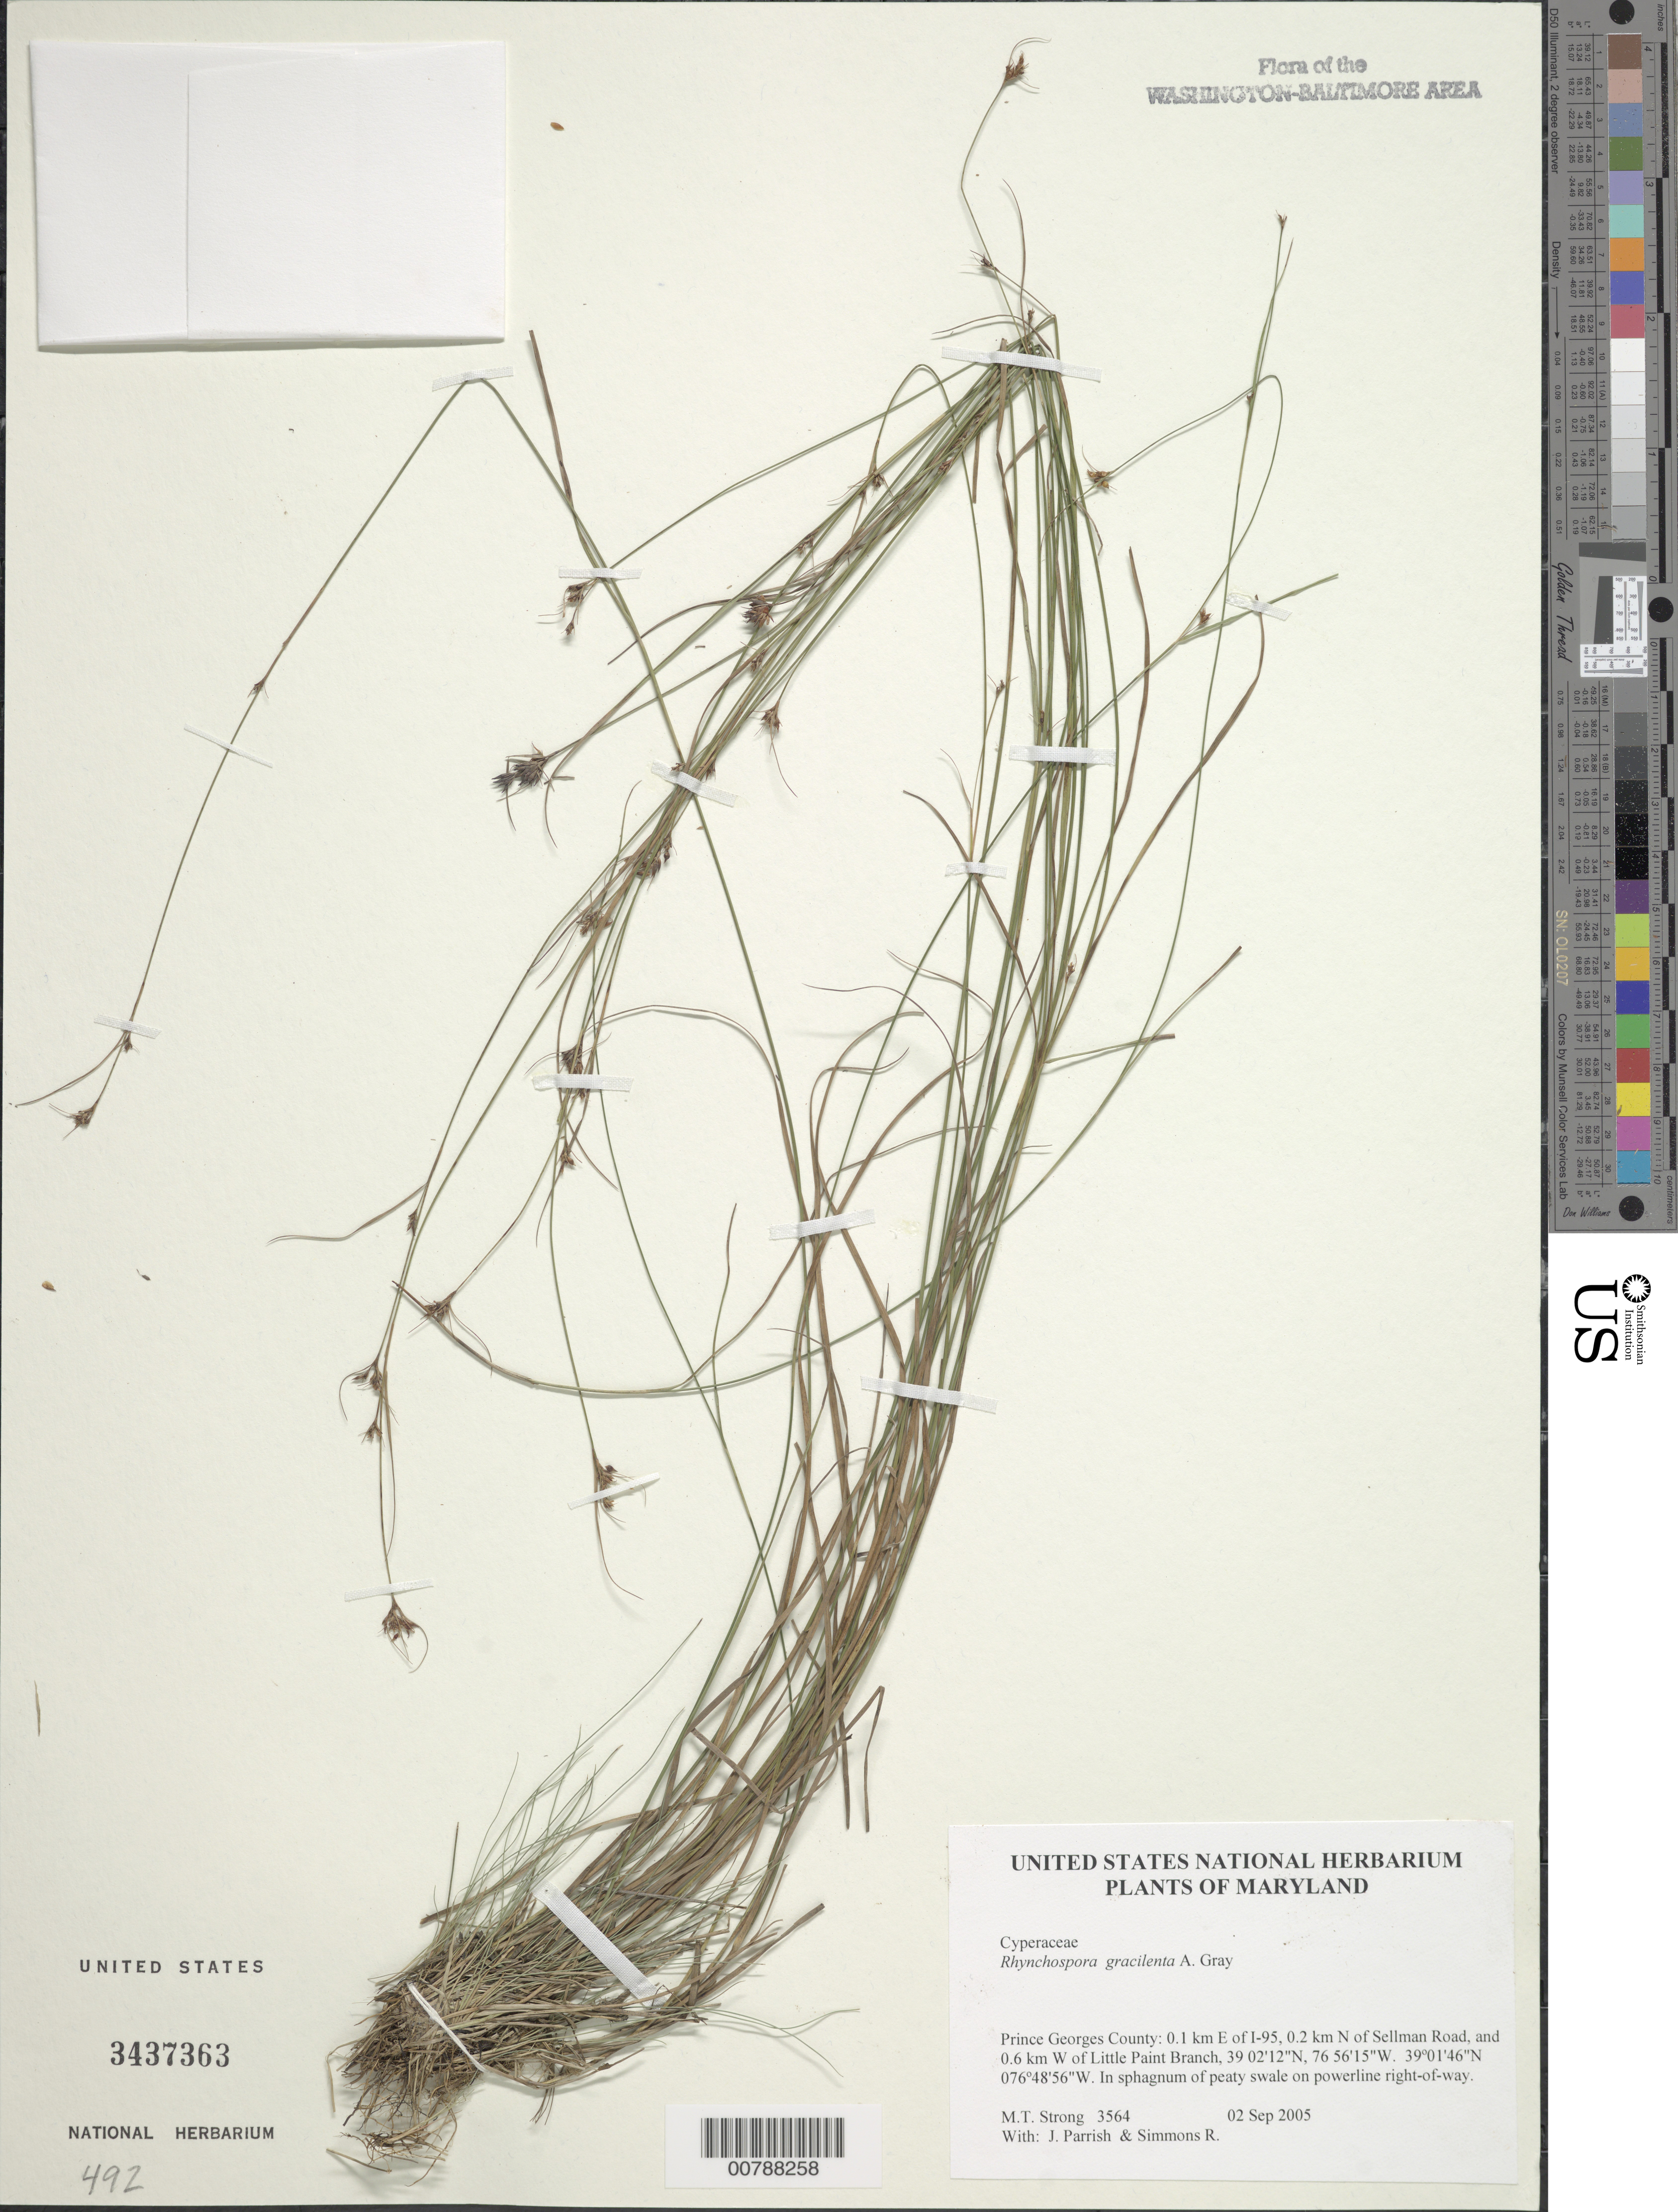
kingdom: Plantae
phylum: Tracheophyta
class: Liliopsida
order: Poales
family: Cyperaceae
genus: Rhynchospora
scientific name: Rhynchospora gracilenta A. Gray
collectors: M. T. Strong, J. Parrish & R. B. Simmons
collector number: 3564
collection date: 2005-09-02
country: United States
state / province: Maryland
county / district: Prince George's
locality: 0.1 km E of I-95, 0.2 km N of Sellman Road, and 0.6 km W of Little Paint Branch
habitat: In sphagnum of peaty swale on powerline right-of-way.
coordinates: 39 02'12"N, 76 56'15"W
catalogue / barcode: US 3437363